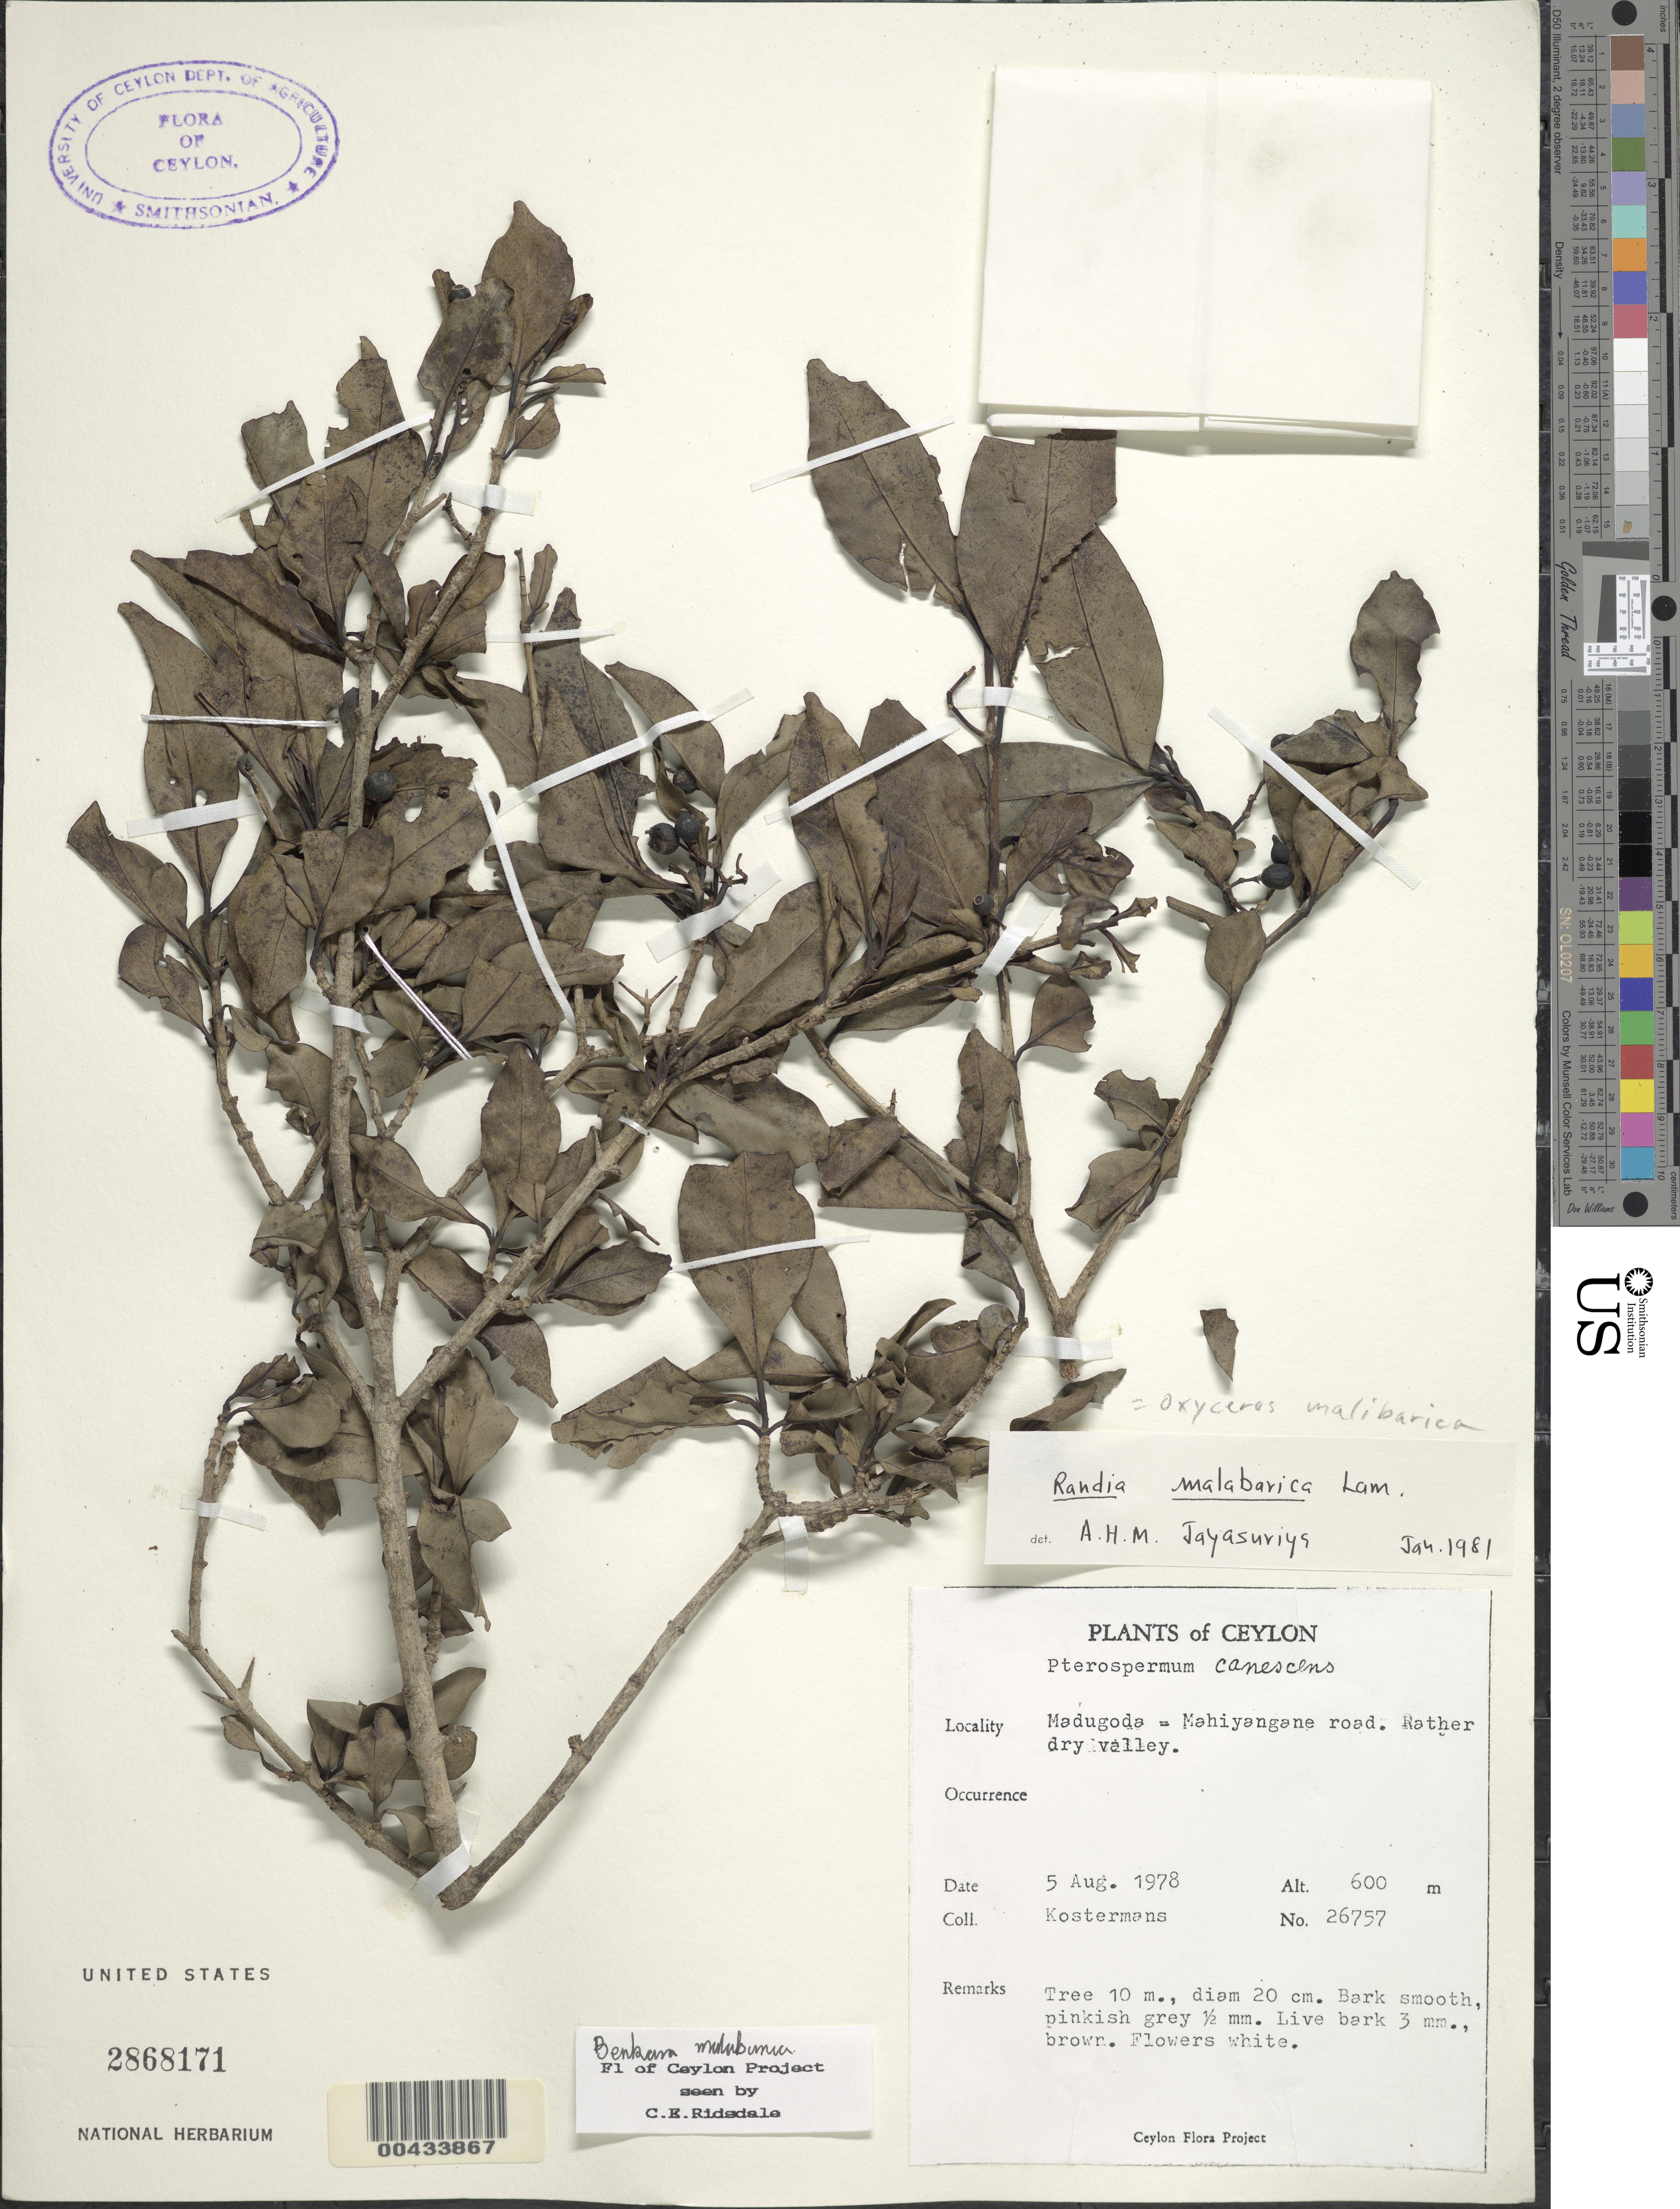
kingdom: Plantae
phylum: Tracheophyta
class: Magnoliopsida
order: Gentianales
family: Rubiaceae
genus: Benkara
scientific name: Benkara malabarica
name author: (Lam.) Tirveng.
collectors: A. J. G. Kostermans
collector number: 26757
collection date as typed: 05 Aug 1978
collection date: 1978-08-05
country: Sri Lanka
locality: Madugoda-Mahiyangane Rd.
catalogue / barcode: US 2868171